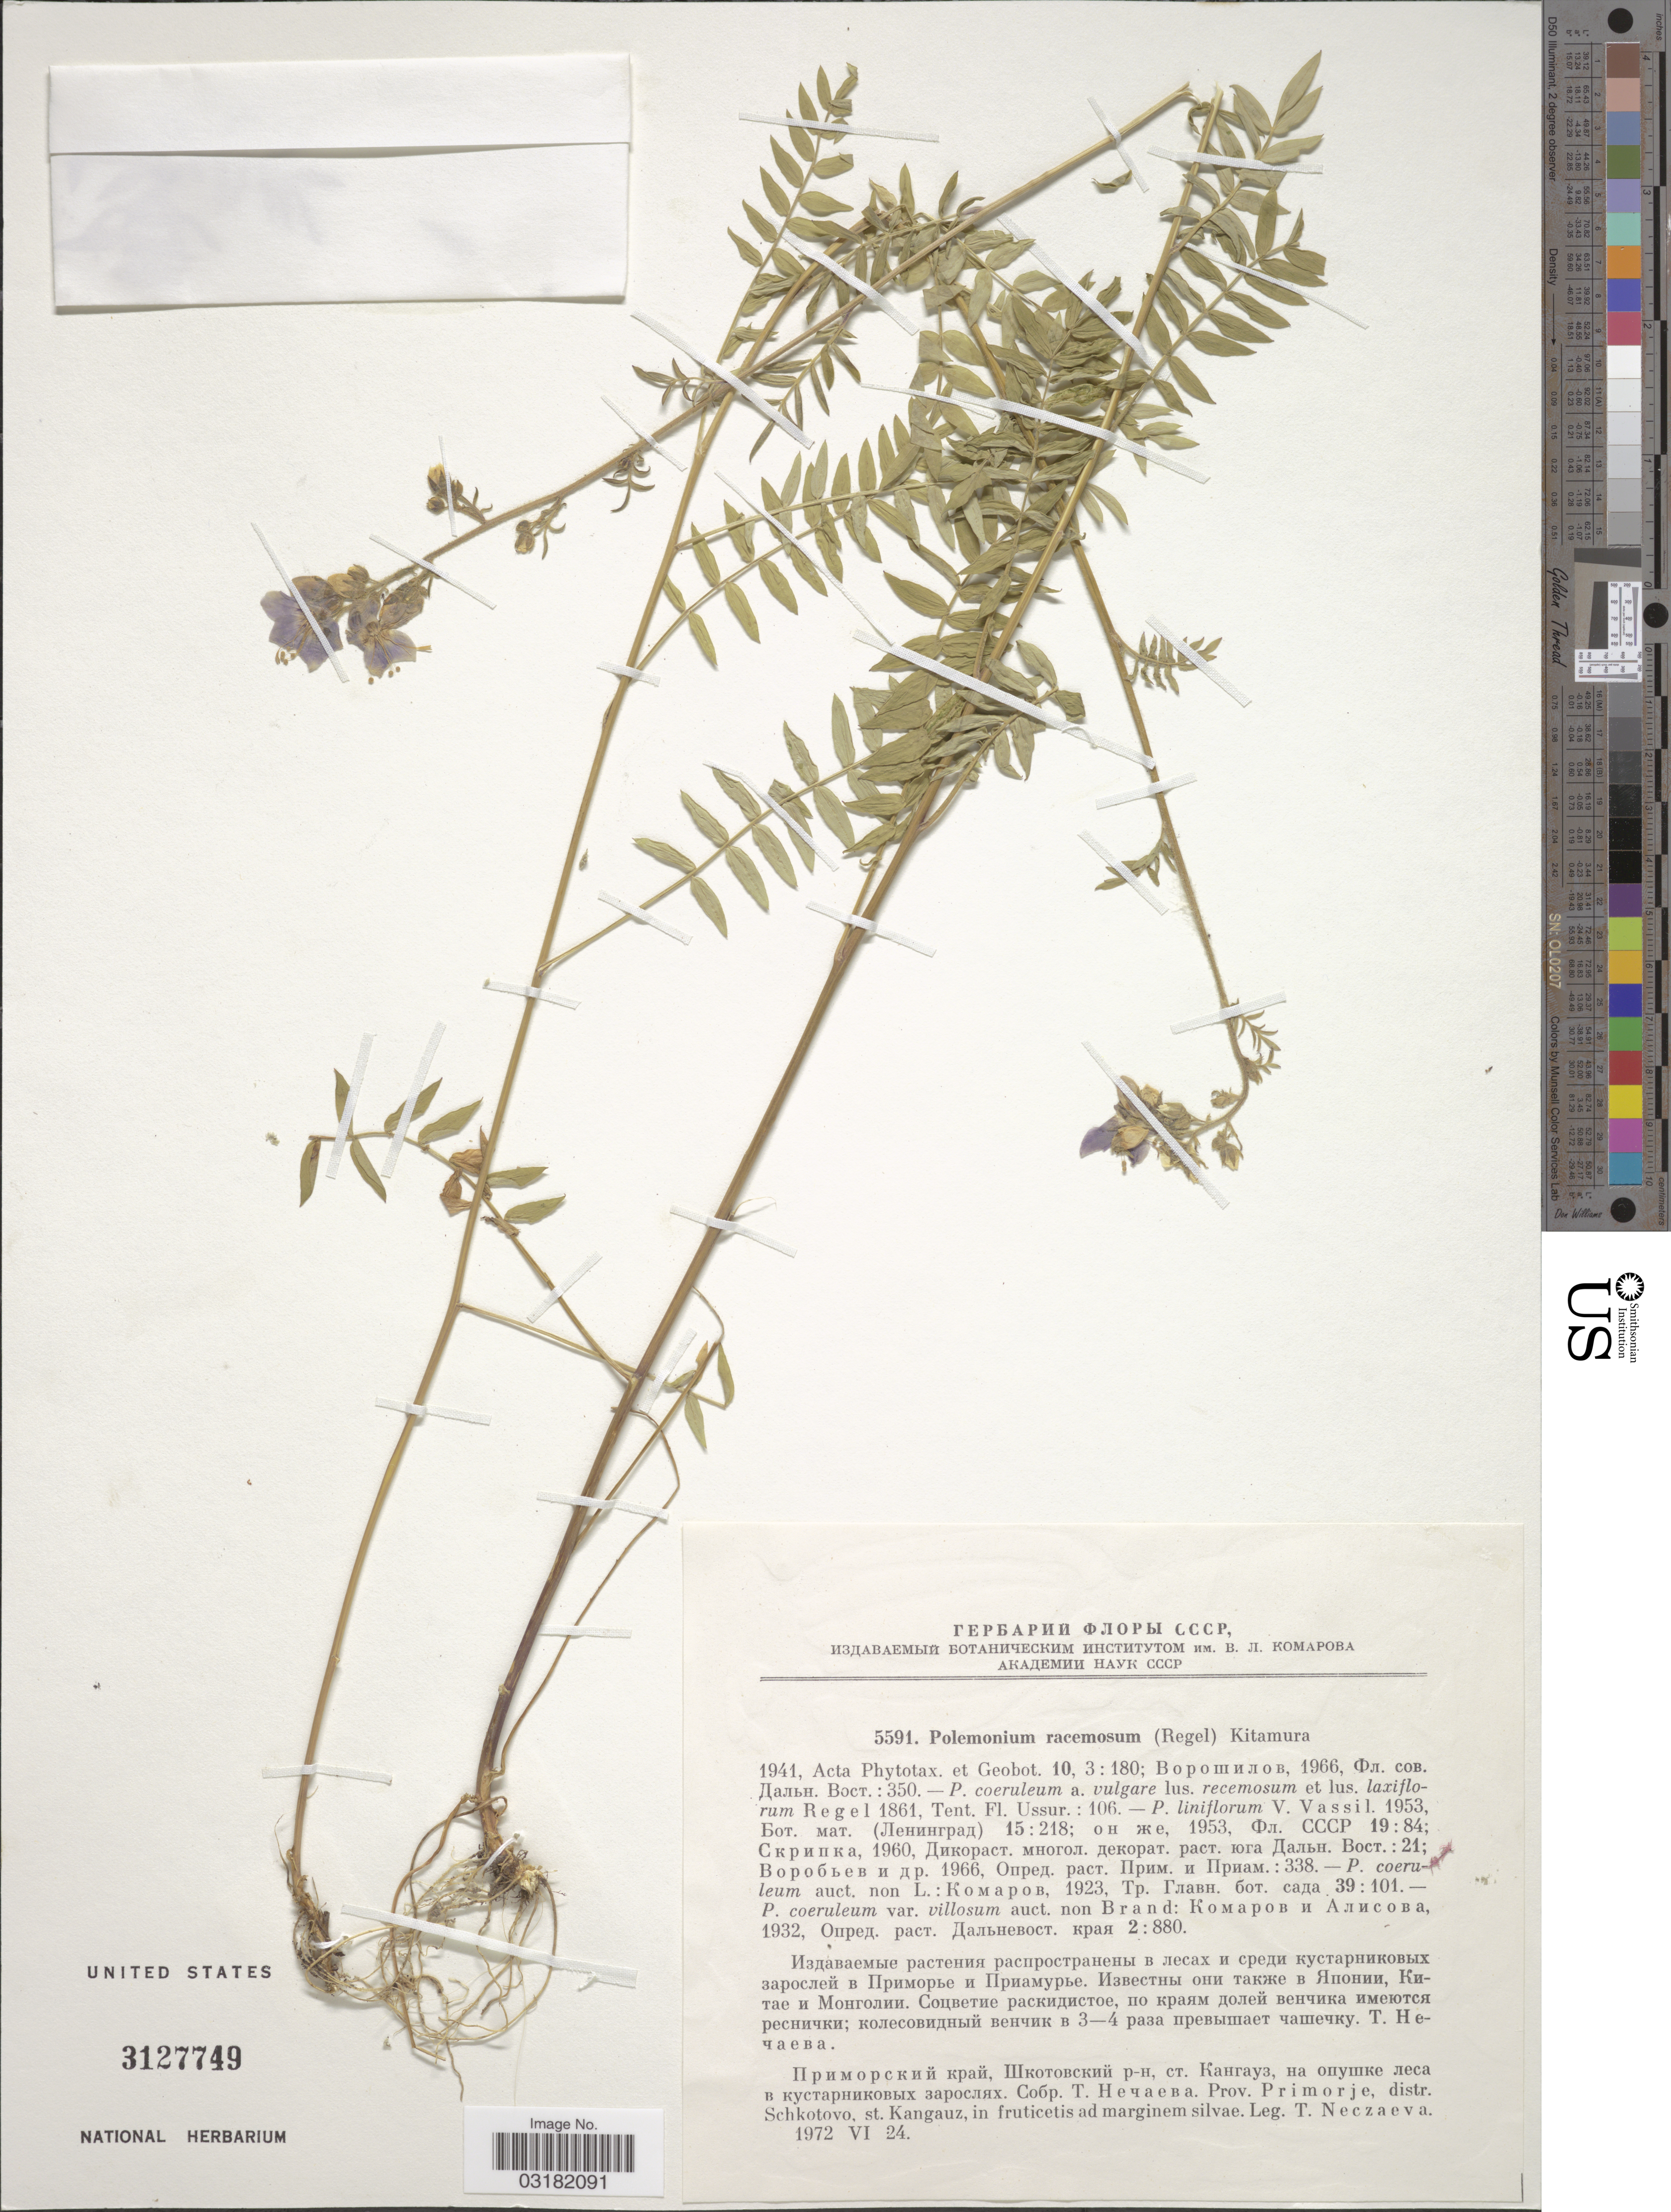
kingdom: Plantae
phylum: Tracheophyta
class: Magnoliopsida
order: Ericales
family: Polemoniaceae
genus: Polemonium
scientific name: Polemonium racemosum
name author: Kitam.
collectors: T. Neczaeva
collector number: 5591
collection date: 1972-06-24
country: Russian Federation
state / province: Primorsky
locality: Prov. Primorje, distr. Schkotovo, st. Kangauz, in fruticetis ad marginem silvae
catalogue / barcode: US 3127749